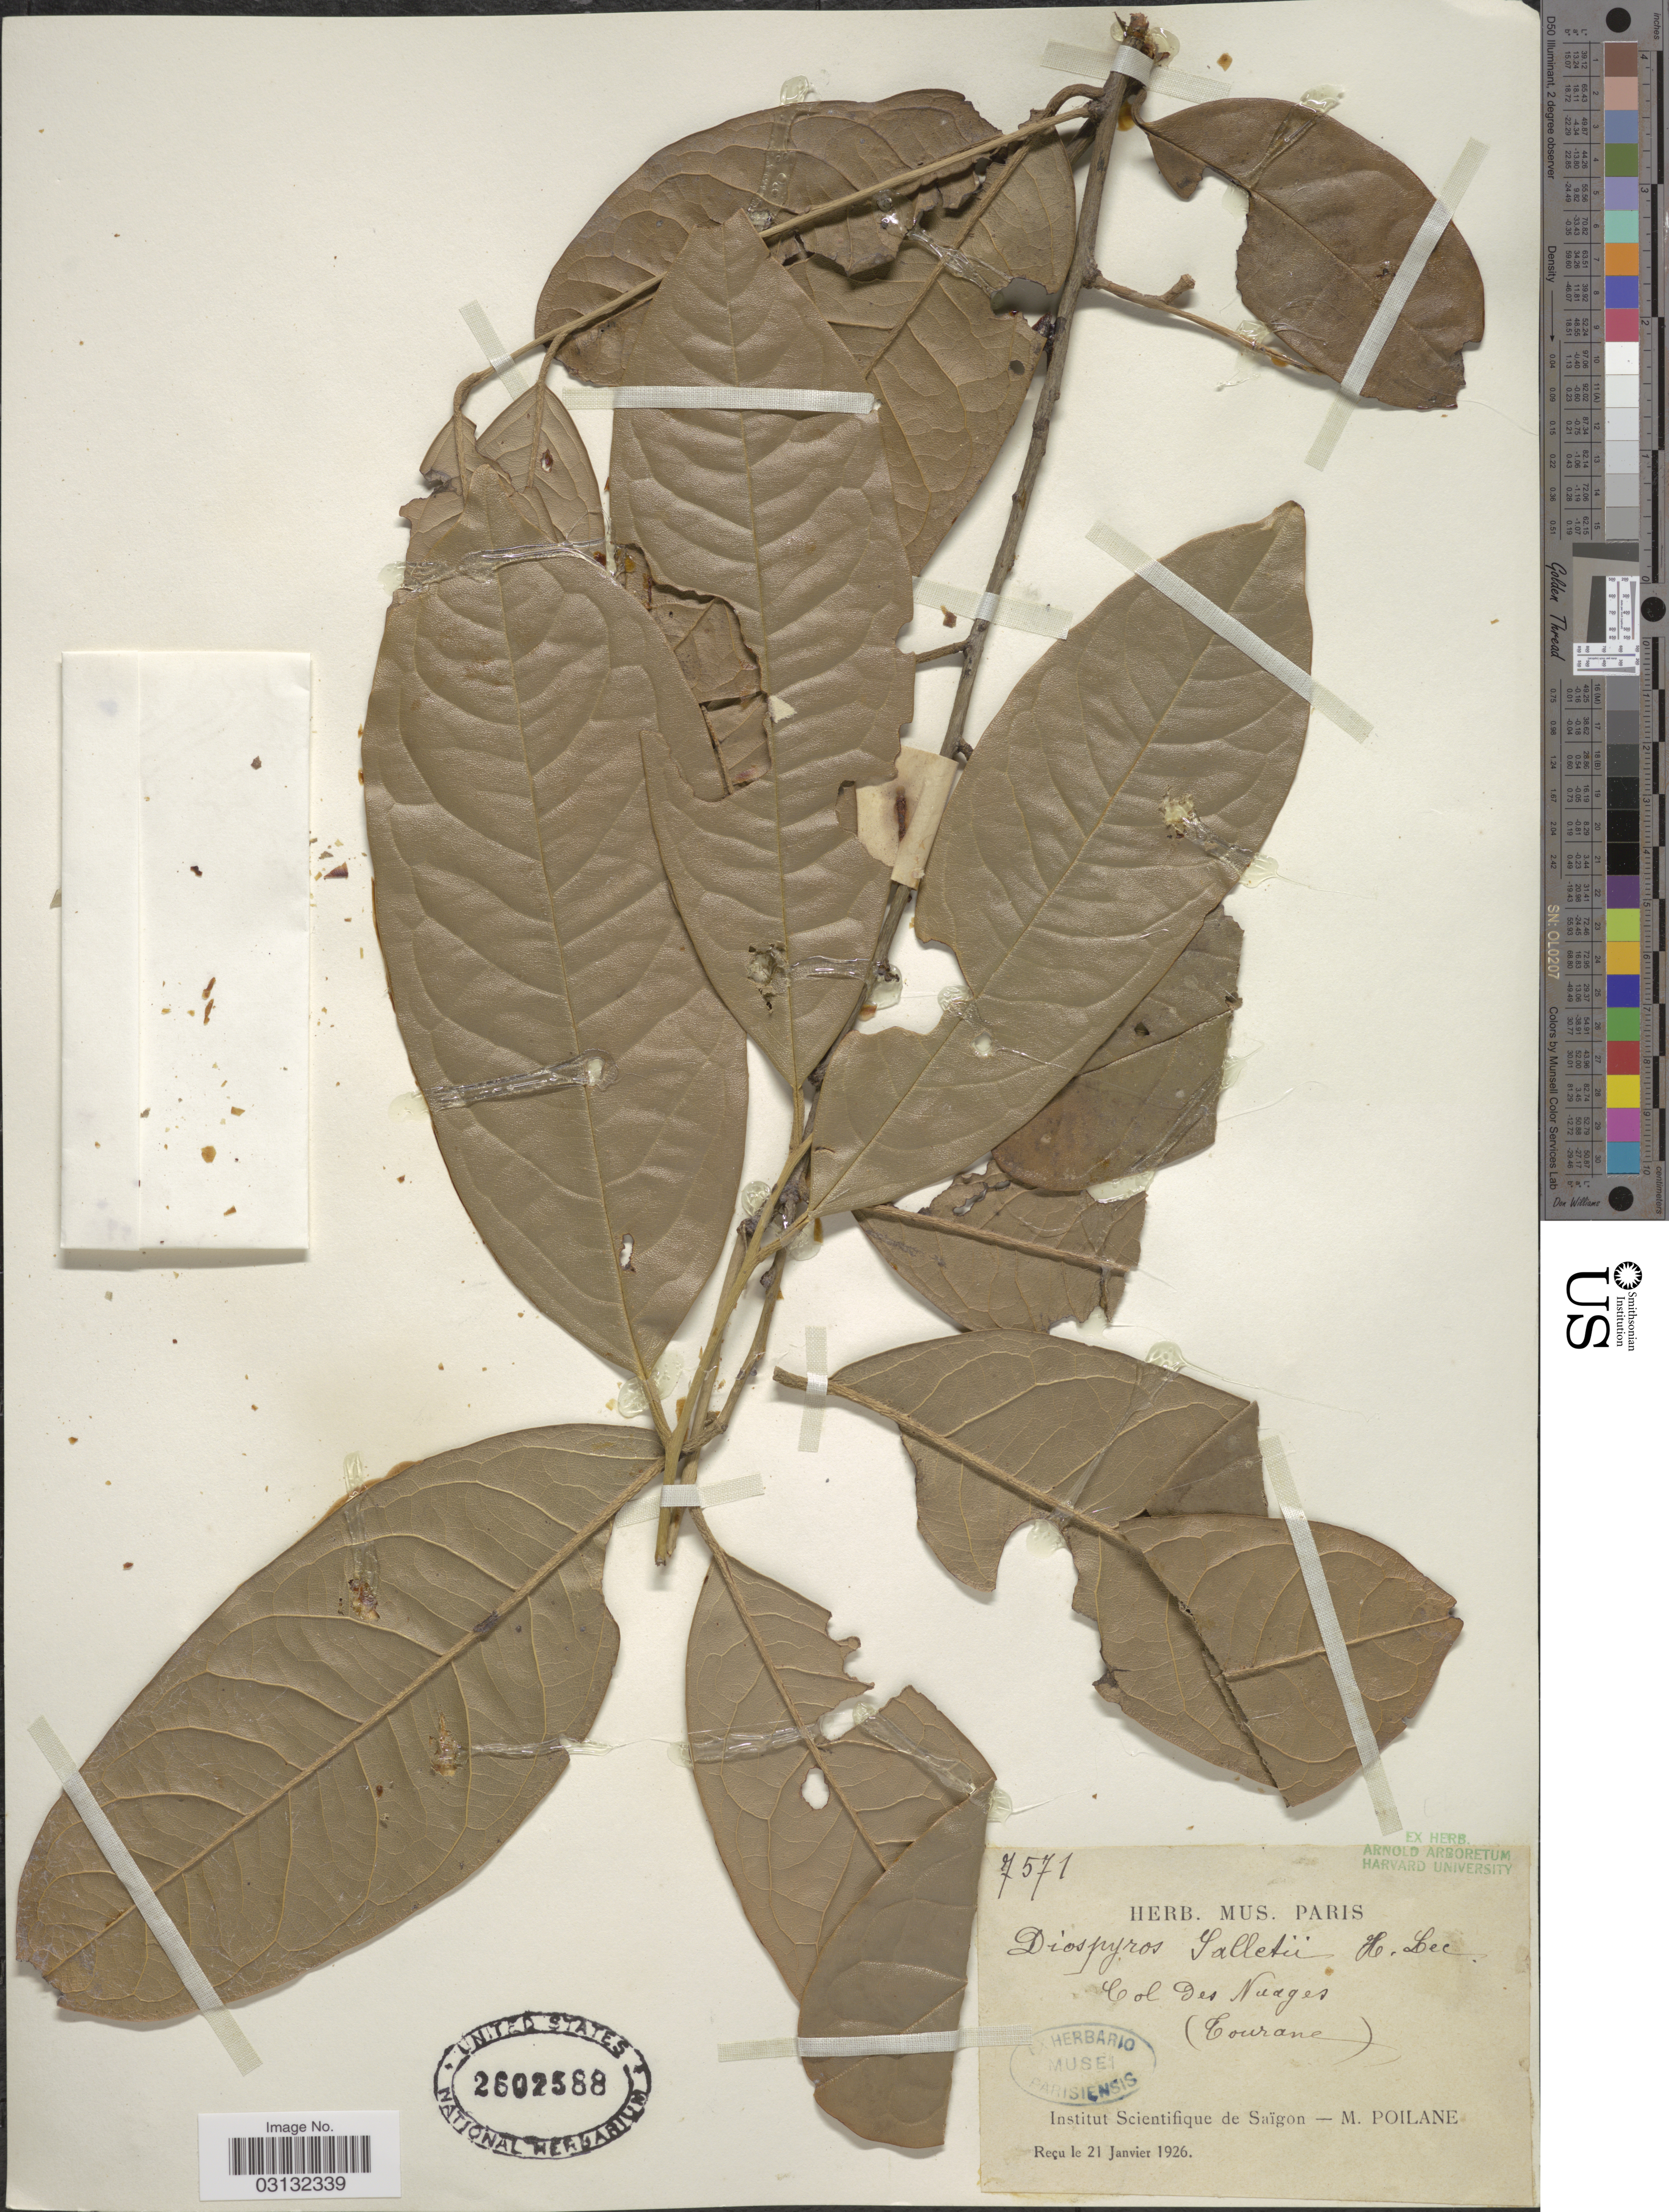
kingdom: Plantae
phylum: Tracheophyta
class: Magnoliopsida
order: Ericales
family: Ebenaceae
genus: Diospyros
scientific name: Diospyros salletii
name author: Lecomte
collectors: E. Poilane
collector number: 7571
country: Vietnam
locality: Col des Nuages (Tourane).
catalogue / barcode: US 2602588